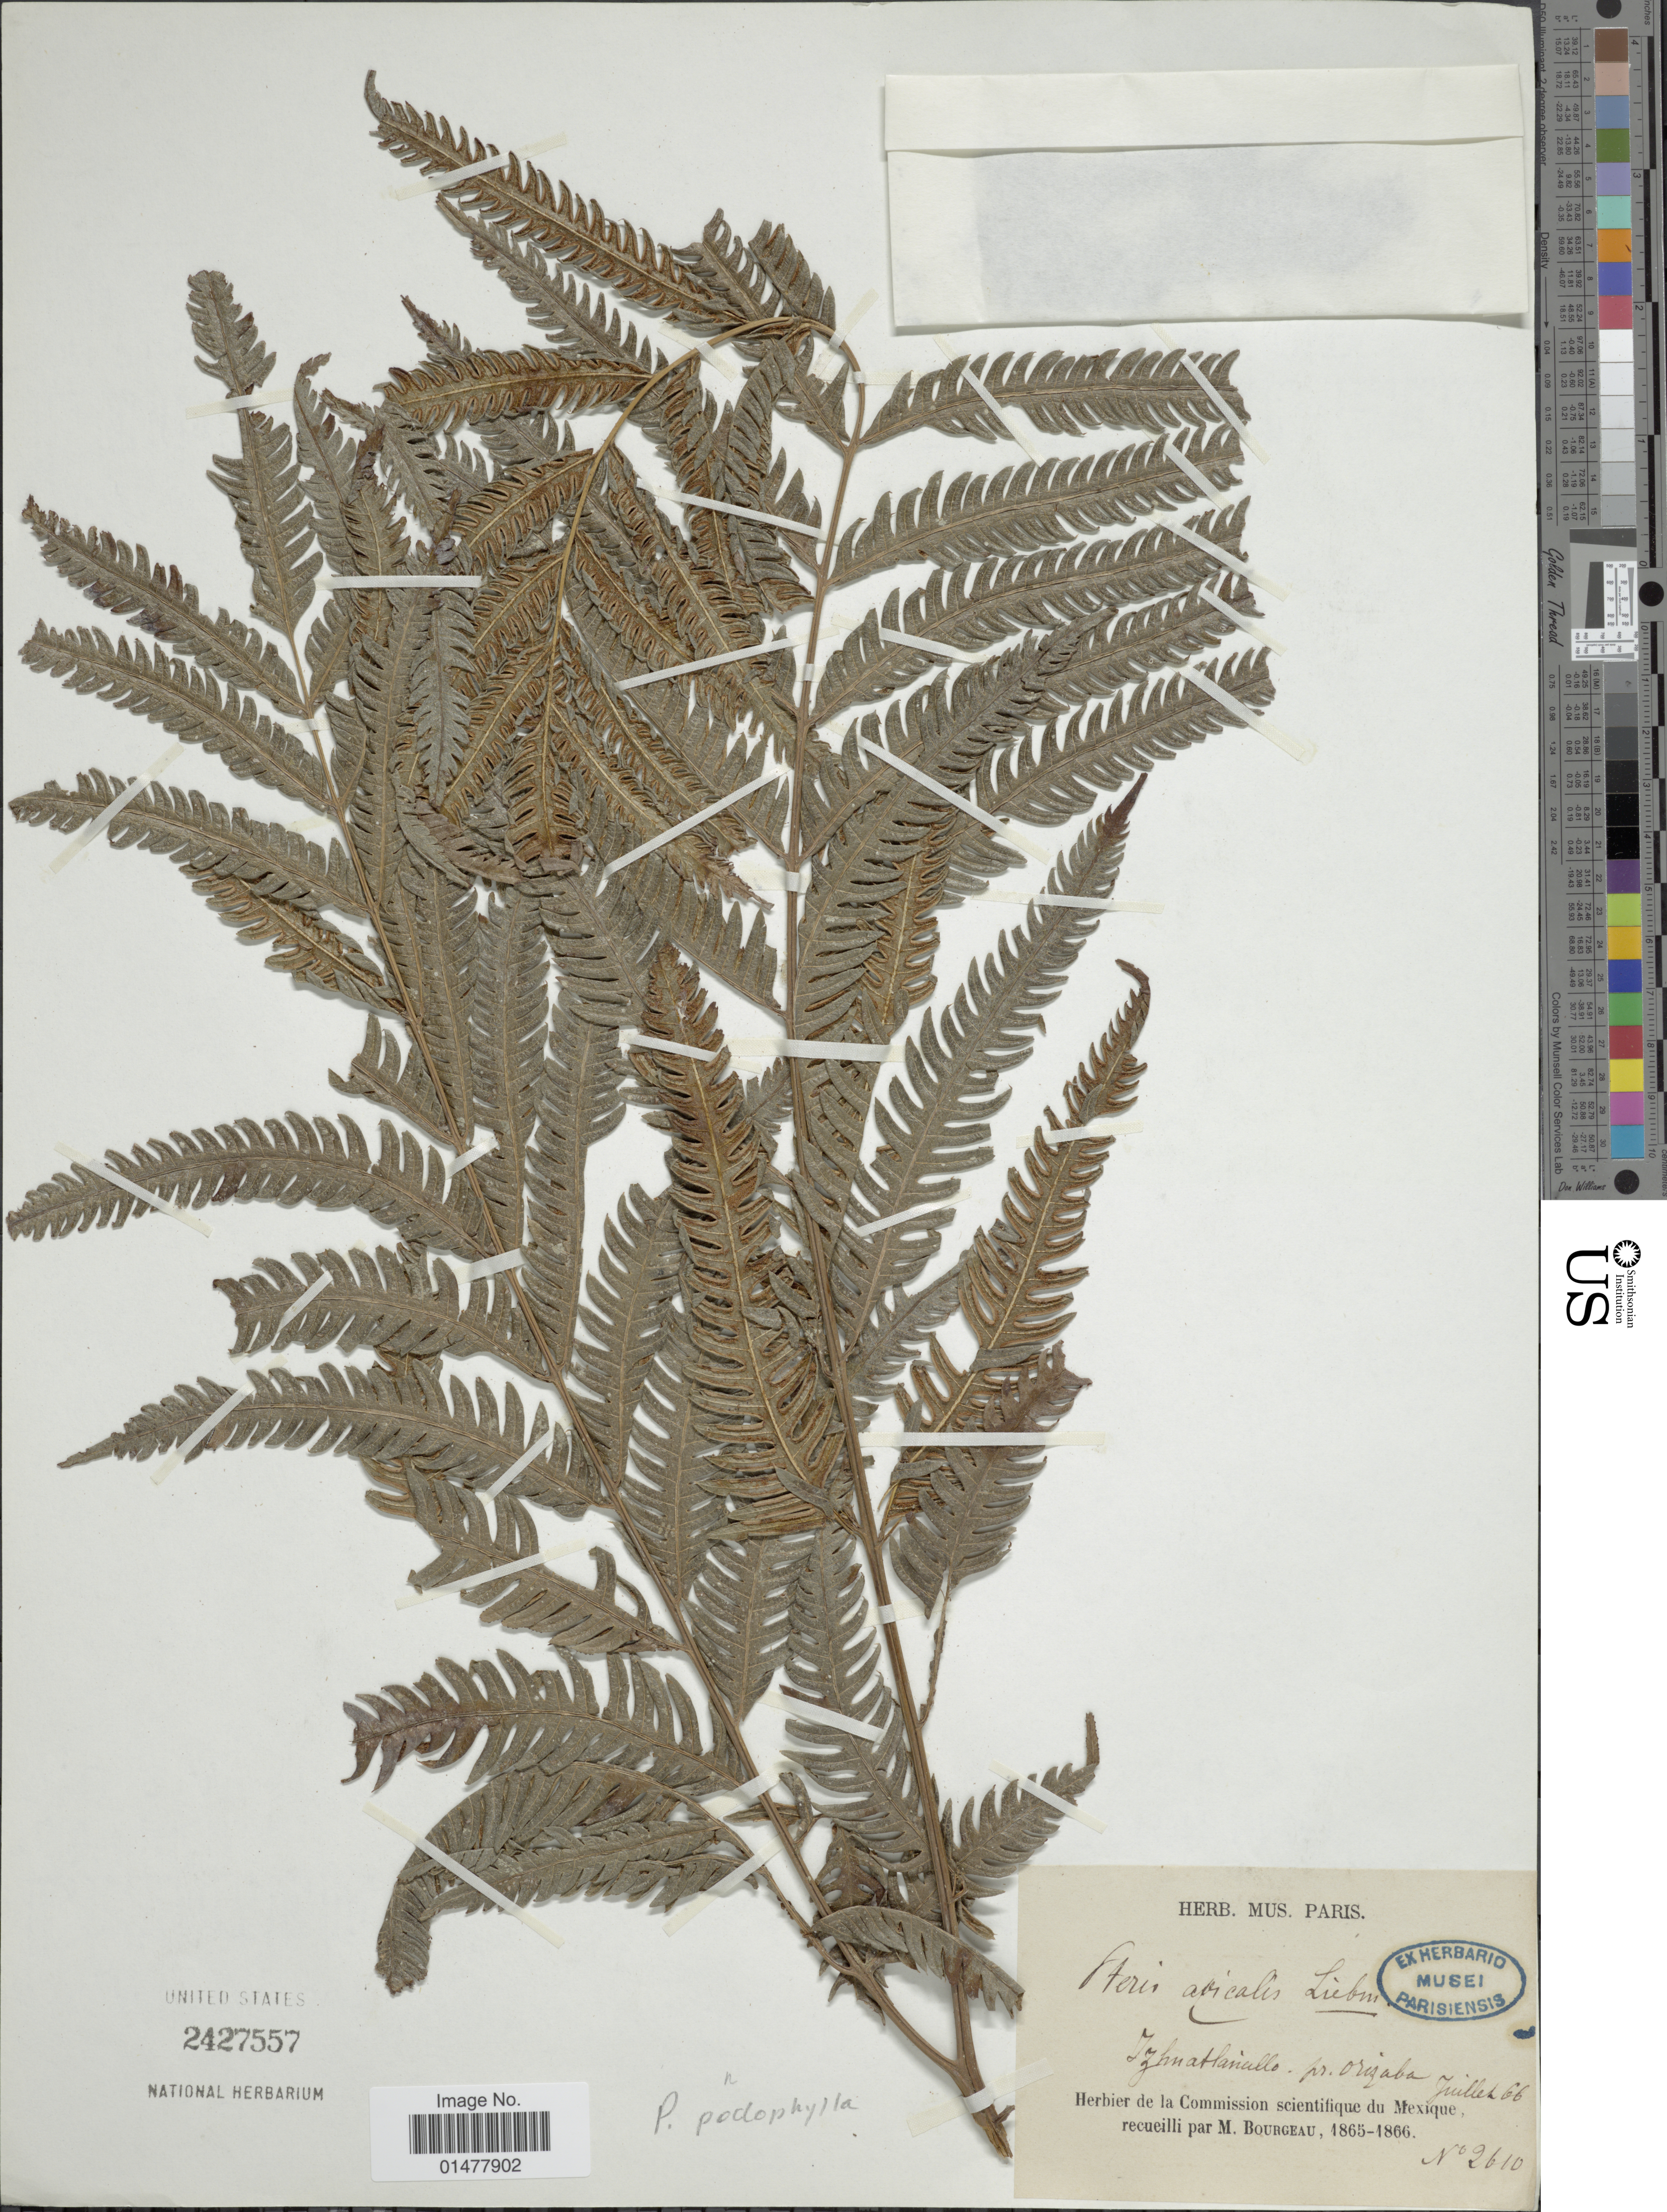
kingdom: Plantae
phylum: Tracheophyta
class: Polypodiopsida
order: Polypodiales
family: Pteridaceae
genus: Pteris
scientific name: Pteris orizabae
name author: M. Martens & Galeotti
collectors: M. Bourgeau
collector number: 2610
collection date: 1866-07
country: Mexico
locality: Izhuatlancillo [Ixhuatlancillo], pr. Orizaba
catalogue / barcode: US 2427557